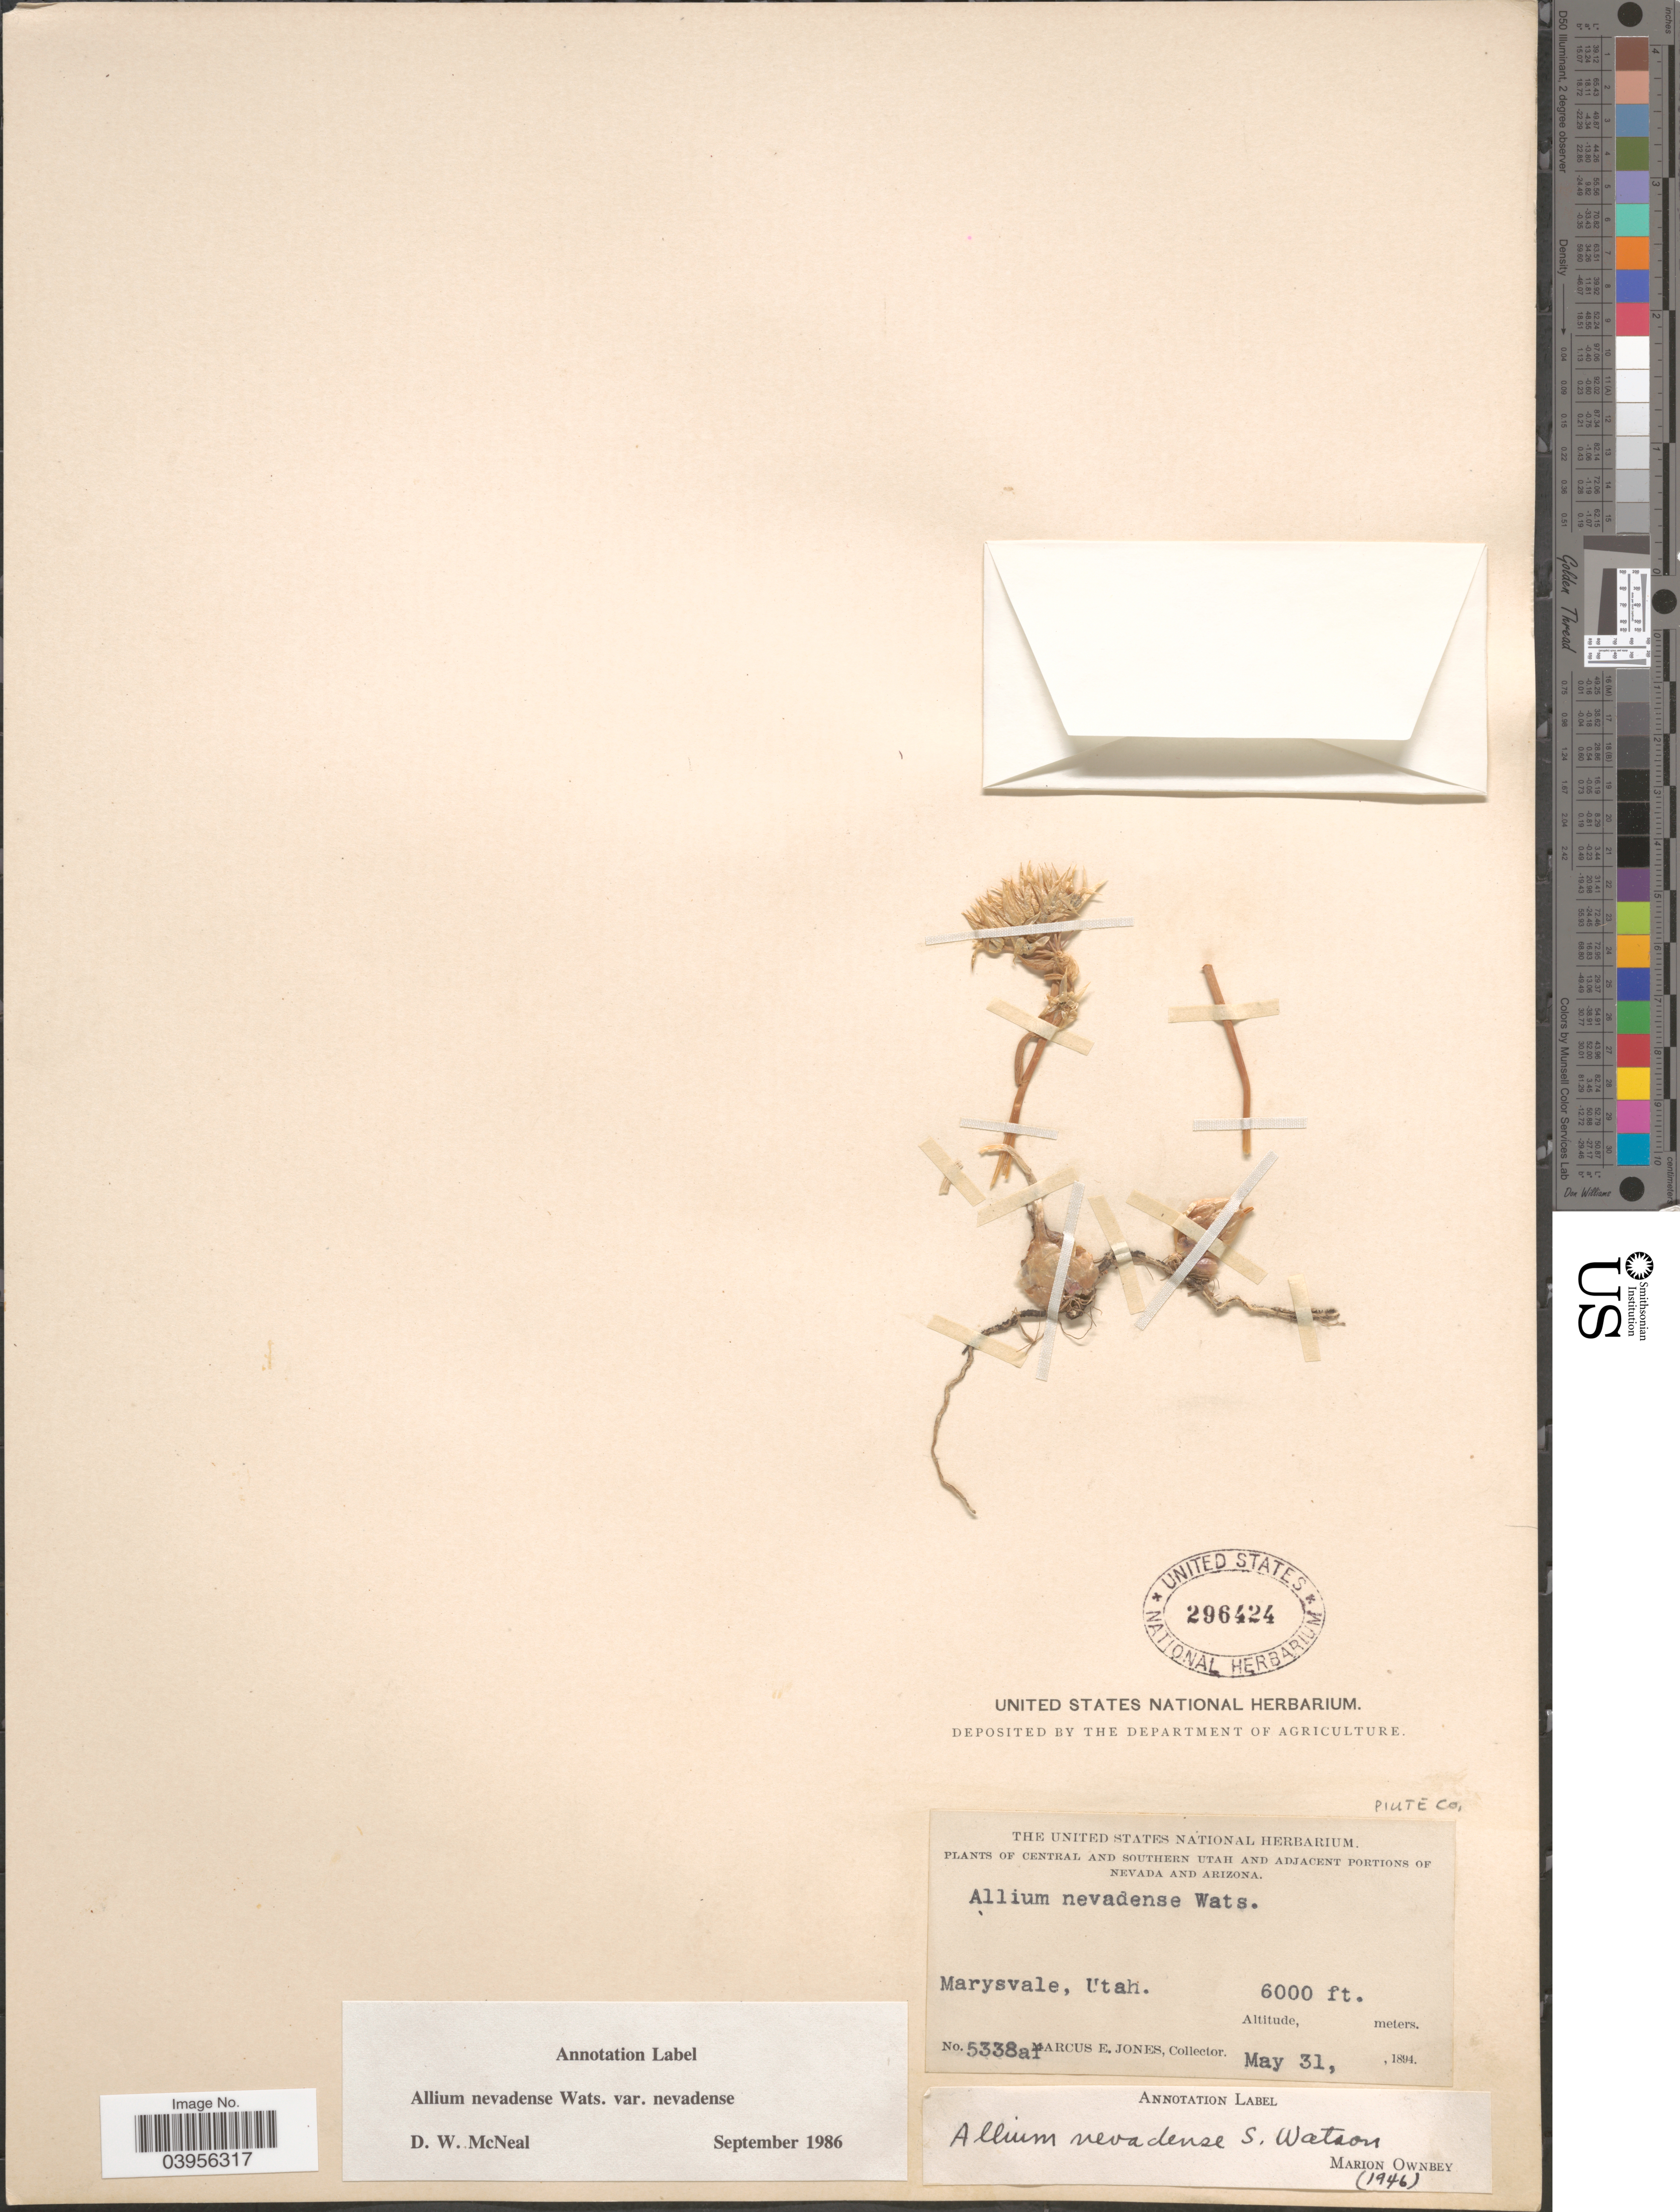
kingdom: Plantae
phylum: Tracheophyta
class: Liliopsida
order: Asparagales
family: Amaryllidaceae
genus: Allium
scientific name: Allium nevadense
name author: S. Watson in C. King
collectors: M. E. Jones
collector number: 5338ai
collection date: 1894-05-31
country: United States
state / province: Utah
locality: Central and Southern Utah. Marysvale. Piute Co.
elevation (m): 1829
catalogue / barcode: US 296424